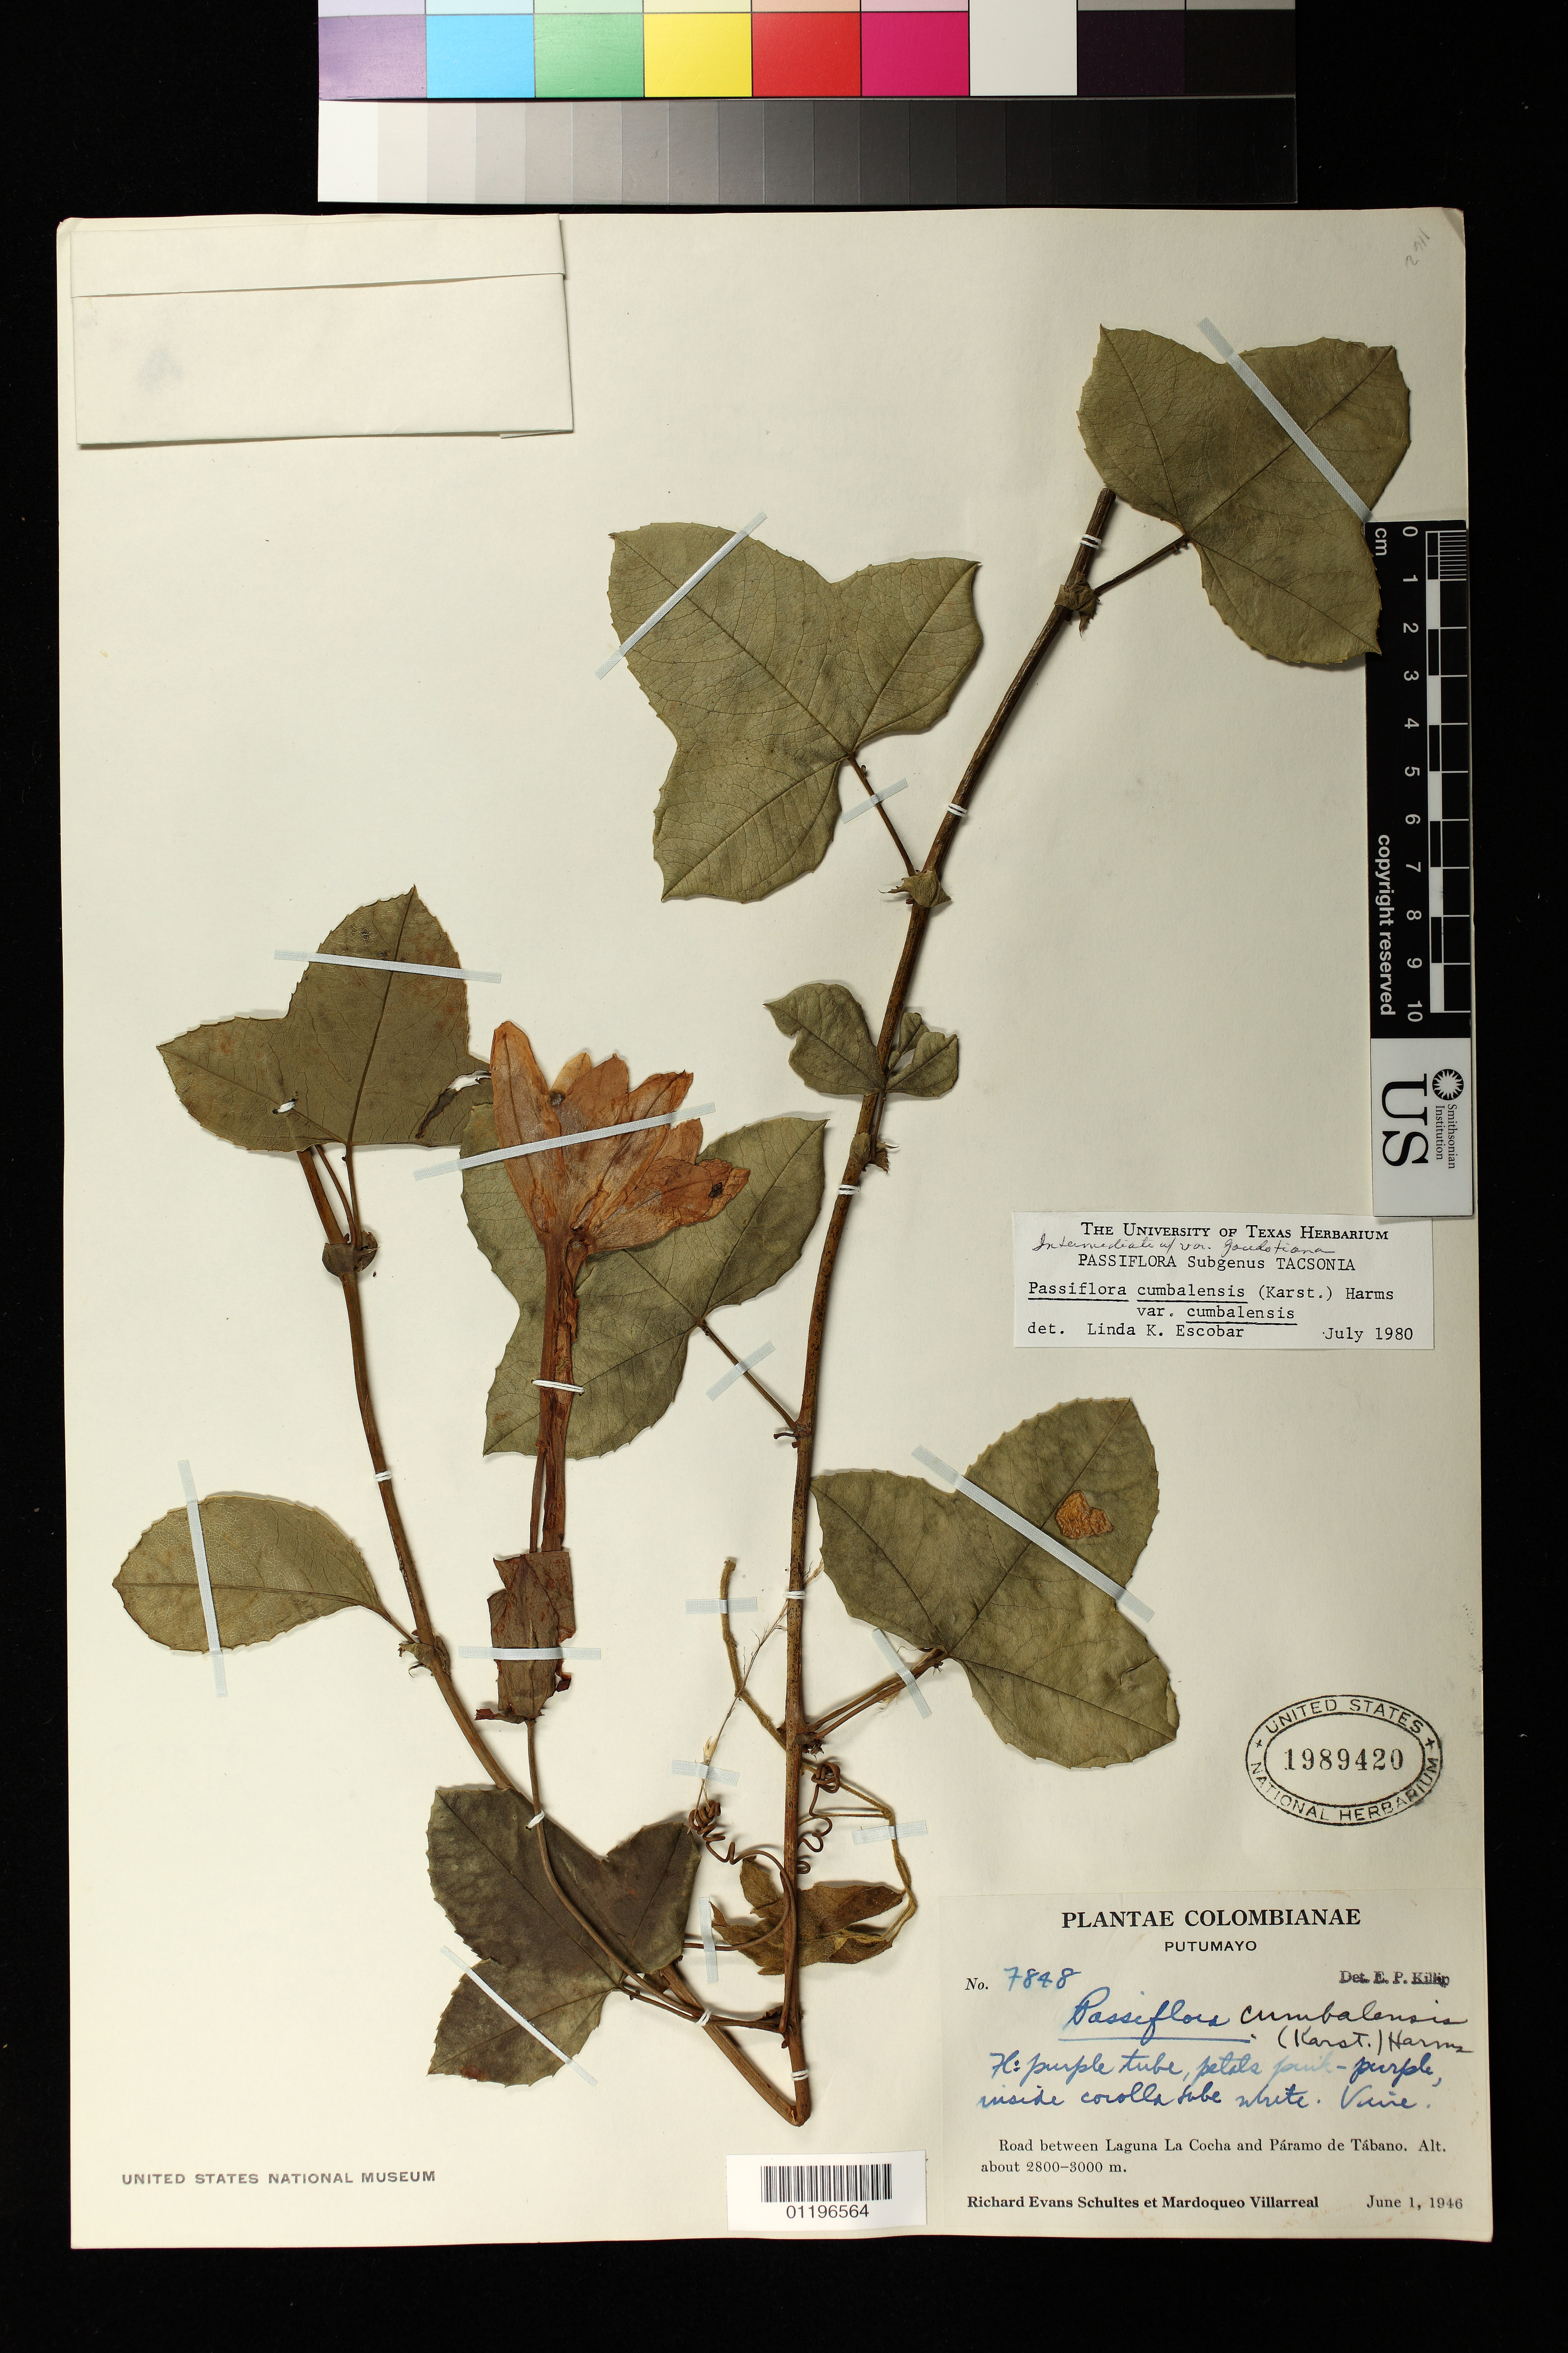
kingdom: Plantae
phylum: Tracheophyta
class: Magnoliopsida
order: Malpighiales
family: Passifloraceae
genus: Passiflora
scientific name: Passiflora cumbalensis var. cumbalensis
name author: (H. Karst.) Harms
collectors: R. E. Schultes & M. Villarreal V.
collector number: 7848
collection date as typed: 06 Jan 1946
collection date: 1946-01-06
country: Colombia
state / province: Putumayo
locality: Road between Laguna La Cocha and Paramo de Tabano.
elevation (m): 2800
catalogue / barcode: US 1989420